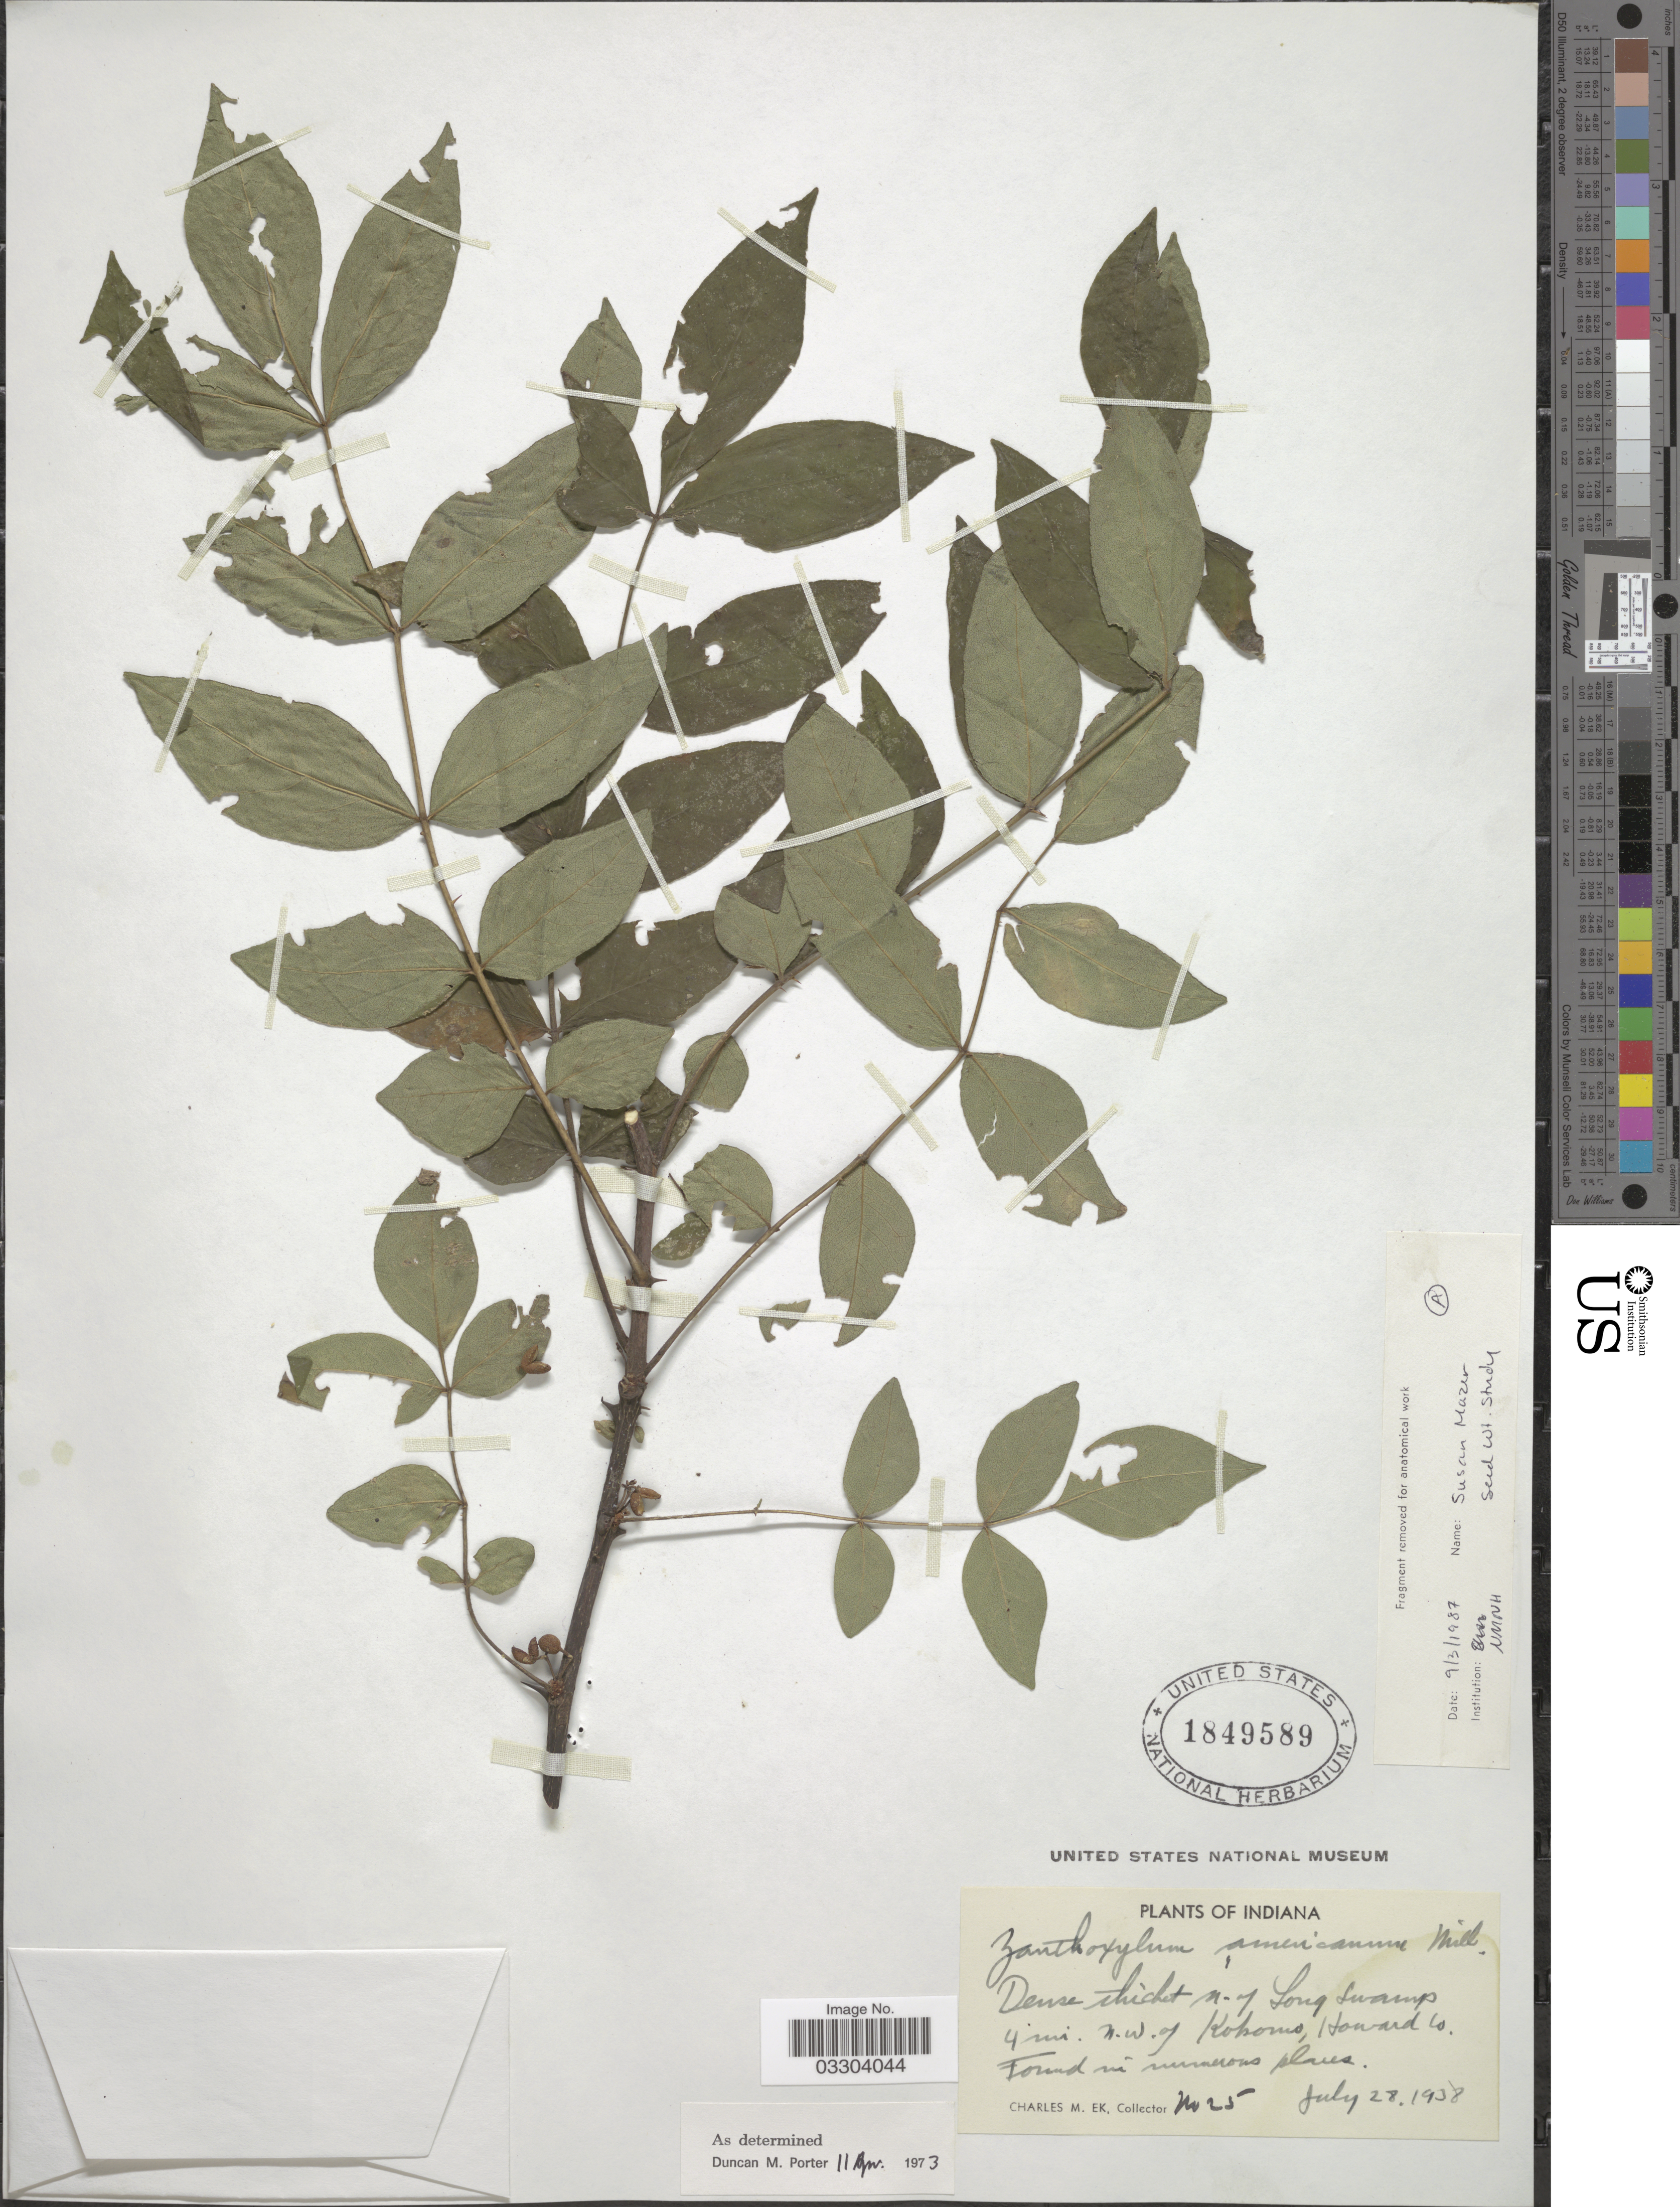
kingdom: Plantae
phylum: Tracheophyta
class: Magnoliopsida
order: Sapindales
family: Rutaceae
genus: Zanthoxylum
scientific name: Zanthoxylum americanum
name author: Mill.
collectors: C. Ek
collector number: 25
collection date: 1938-07-28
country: United States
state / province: Indiana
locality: Long swamp, 4 mi. N.W. of Kokomo, Howard Co.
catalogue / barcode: US 1849589